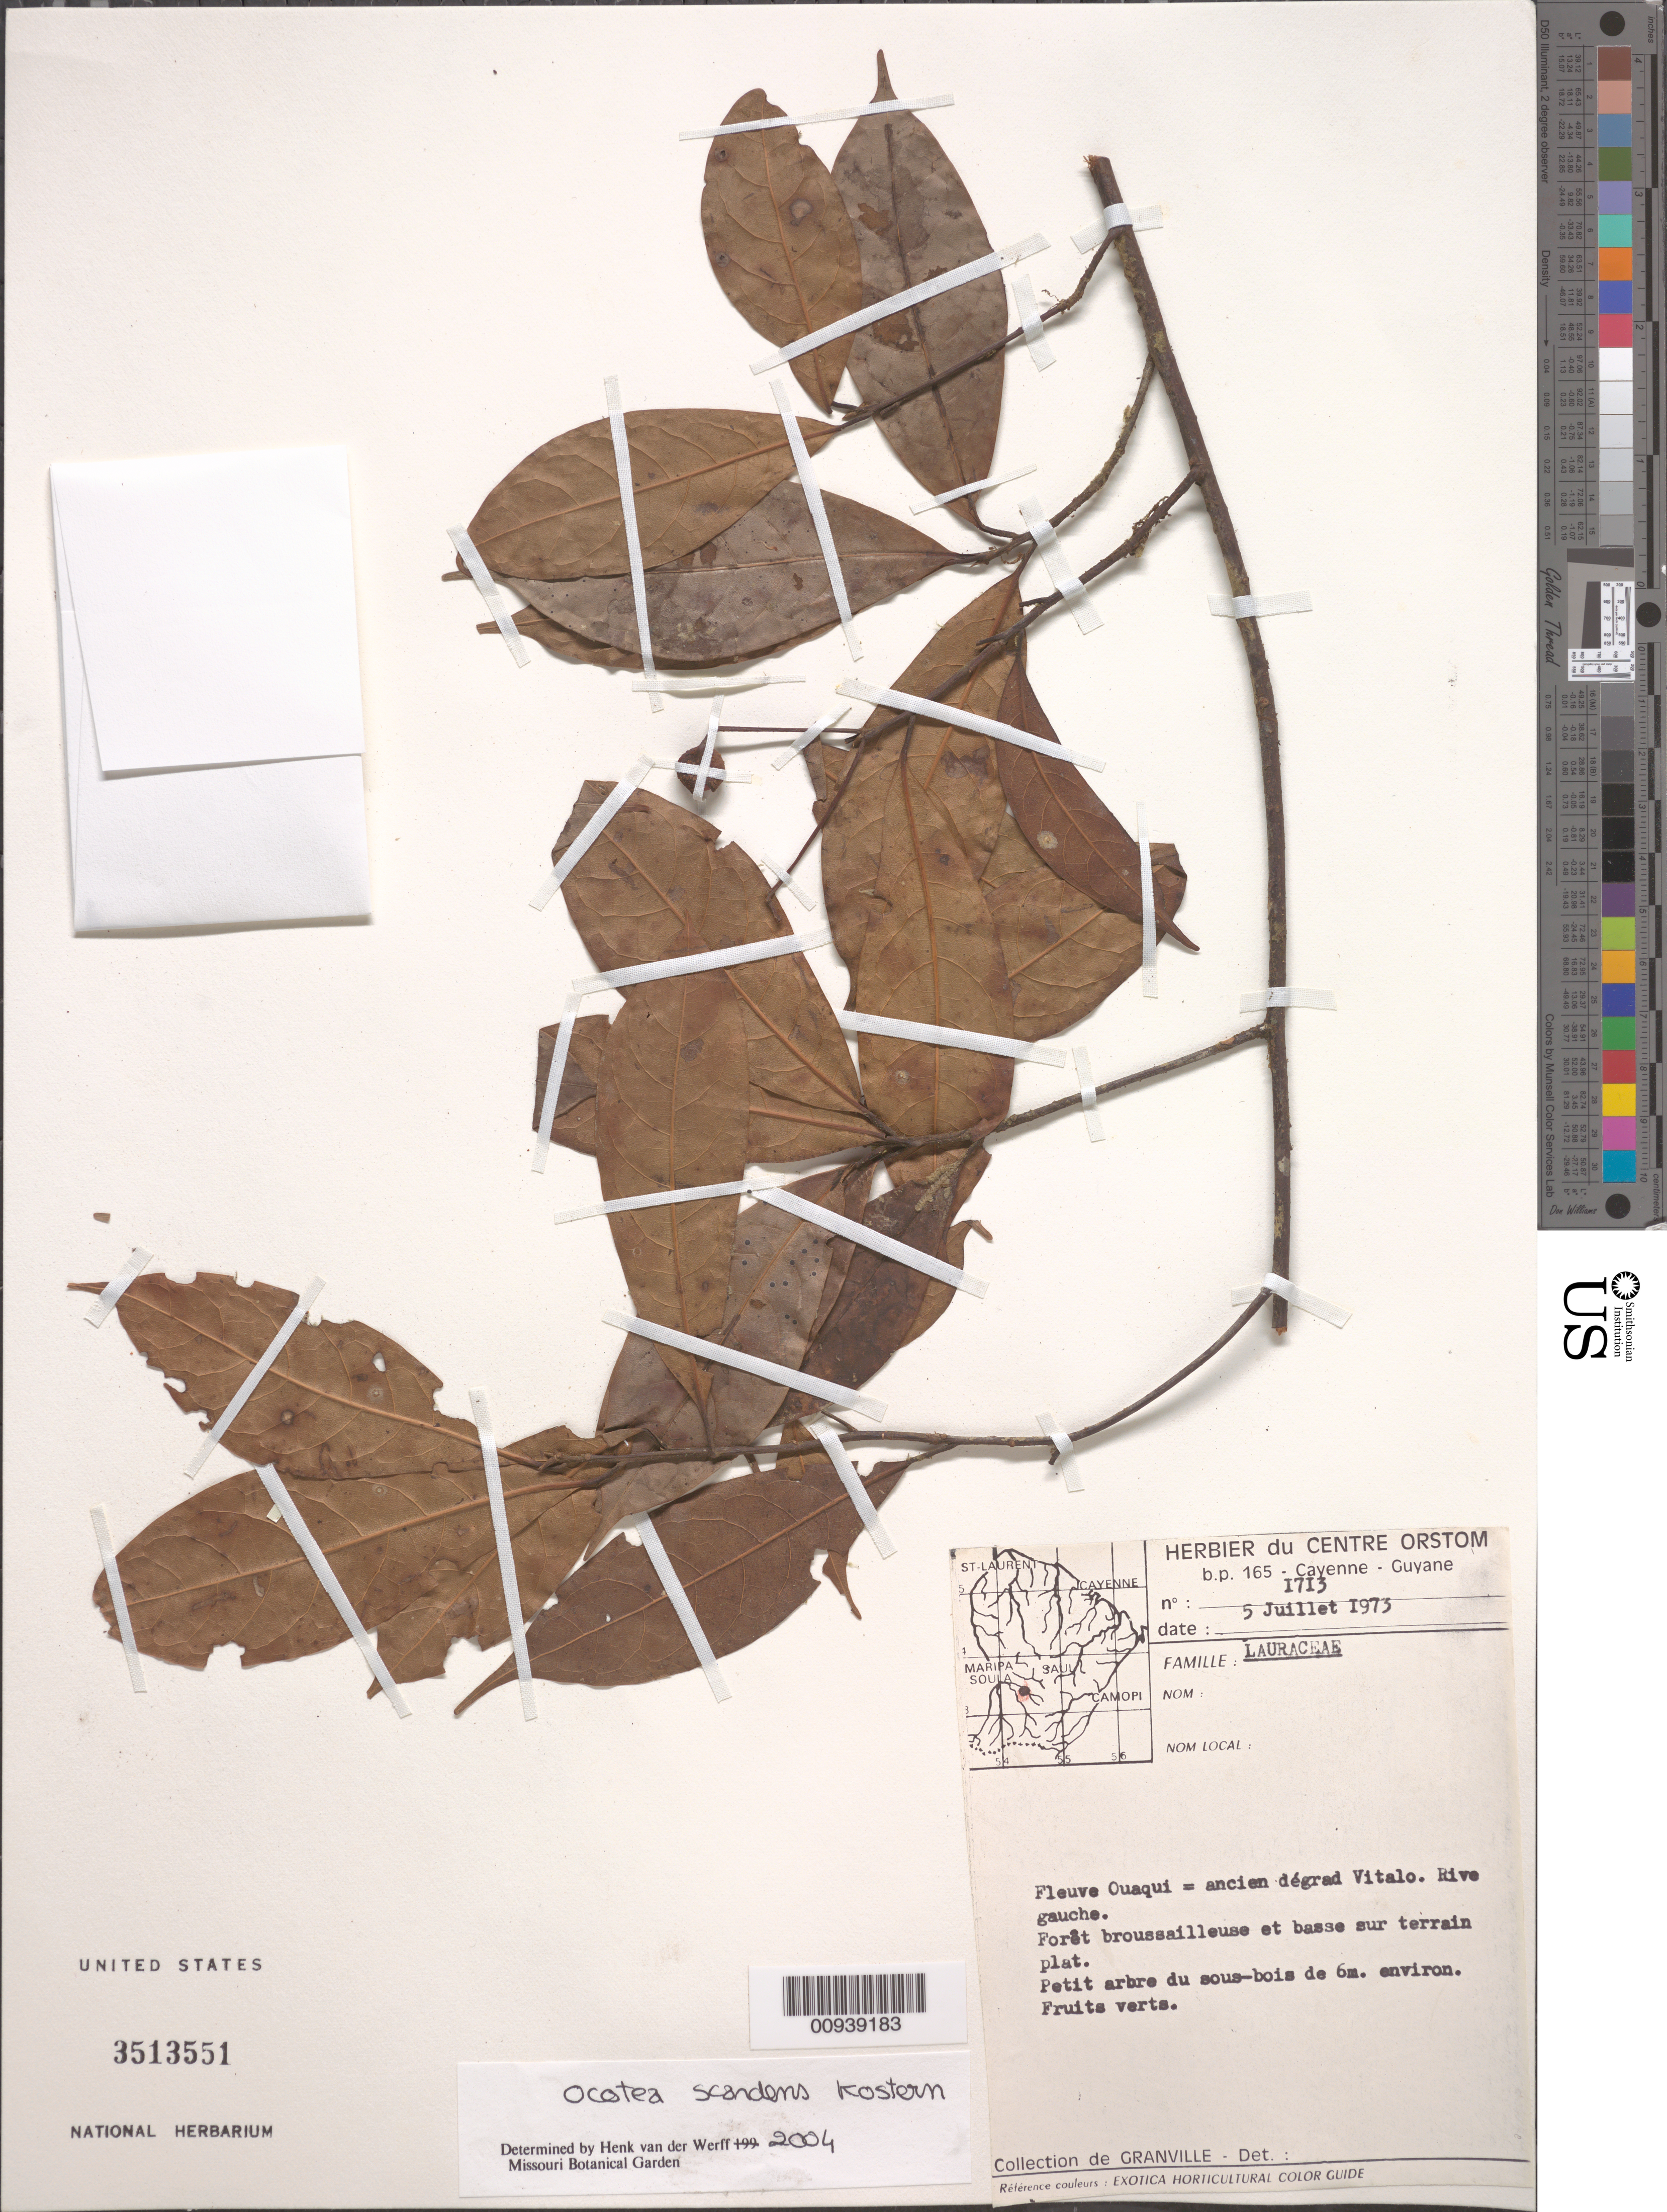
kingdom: Plantae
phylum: Tracheophyta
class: Magnoliopsida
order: Laurales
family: Lauraceae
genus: Ocotea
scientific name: Ocotea scandens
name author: Kosterm.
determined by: van der Werff, H., (MO), Missouri Botanical Garden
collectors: J.-J. de Granville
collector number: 1713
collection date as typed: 5-Jul-73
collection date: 1973-07-05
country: French Guiana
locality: Fleuve Ouaqui, ancien dégrad Vitalo, rive gauche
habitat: Foret broussaileeuse et basse sur terraine plat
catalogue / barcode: US 3513551